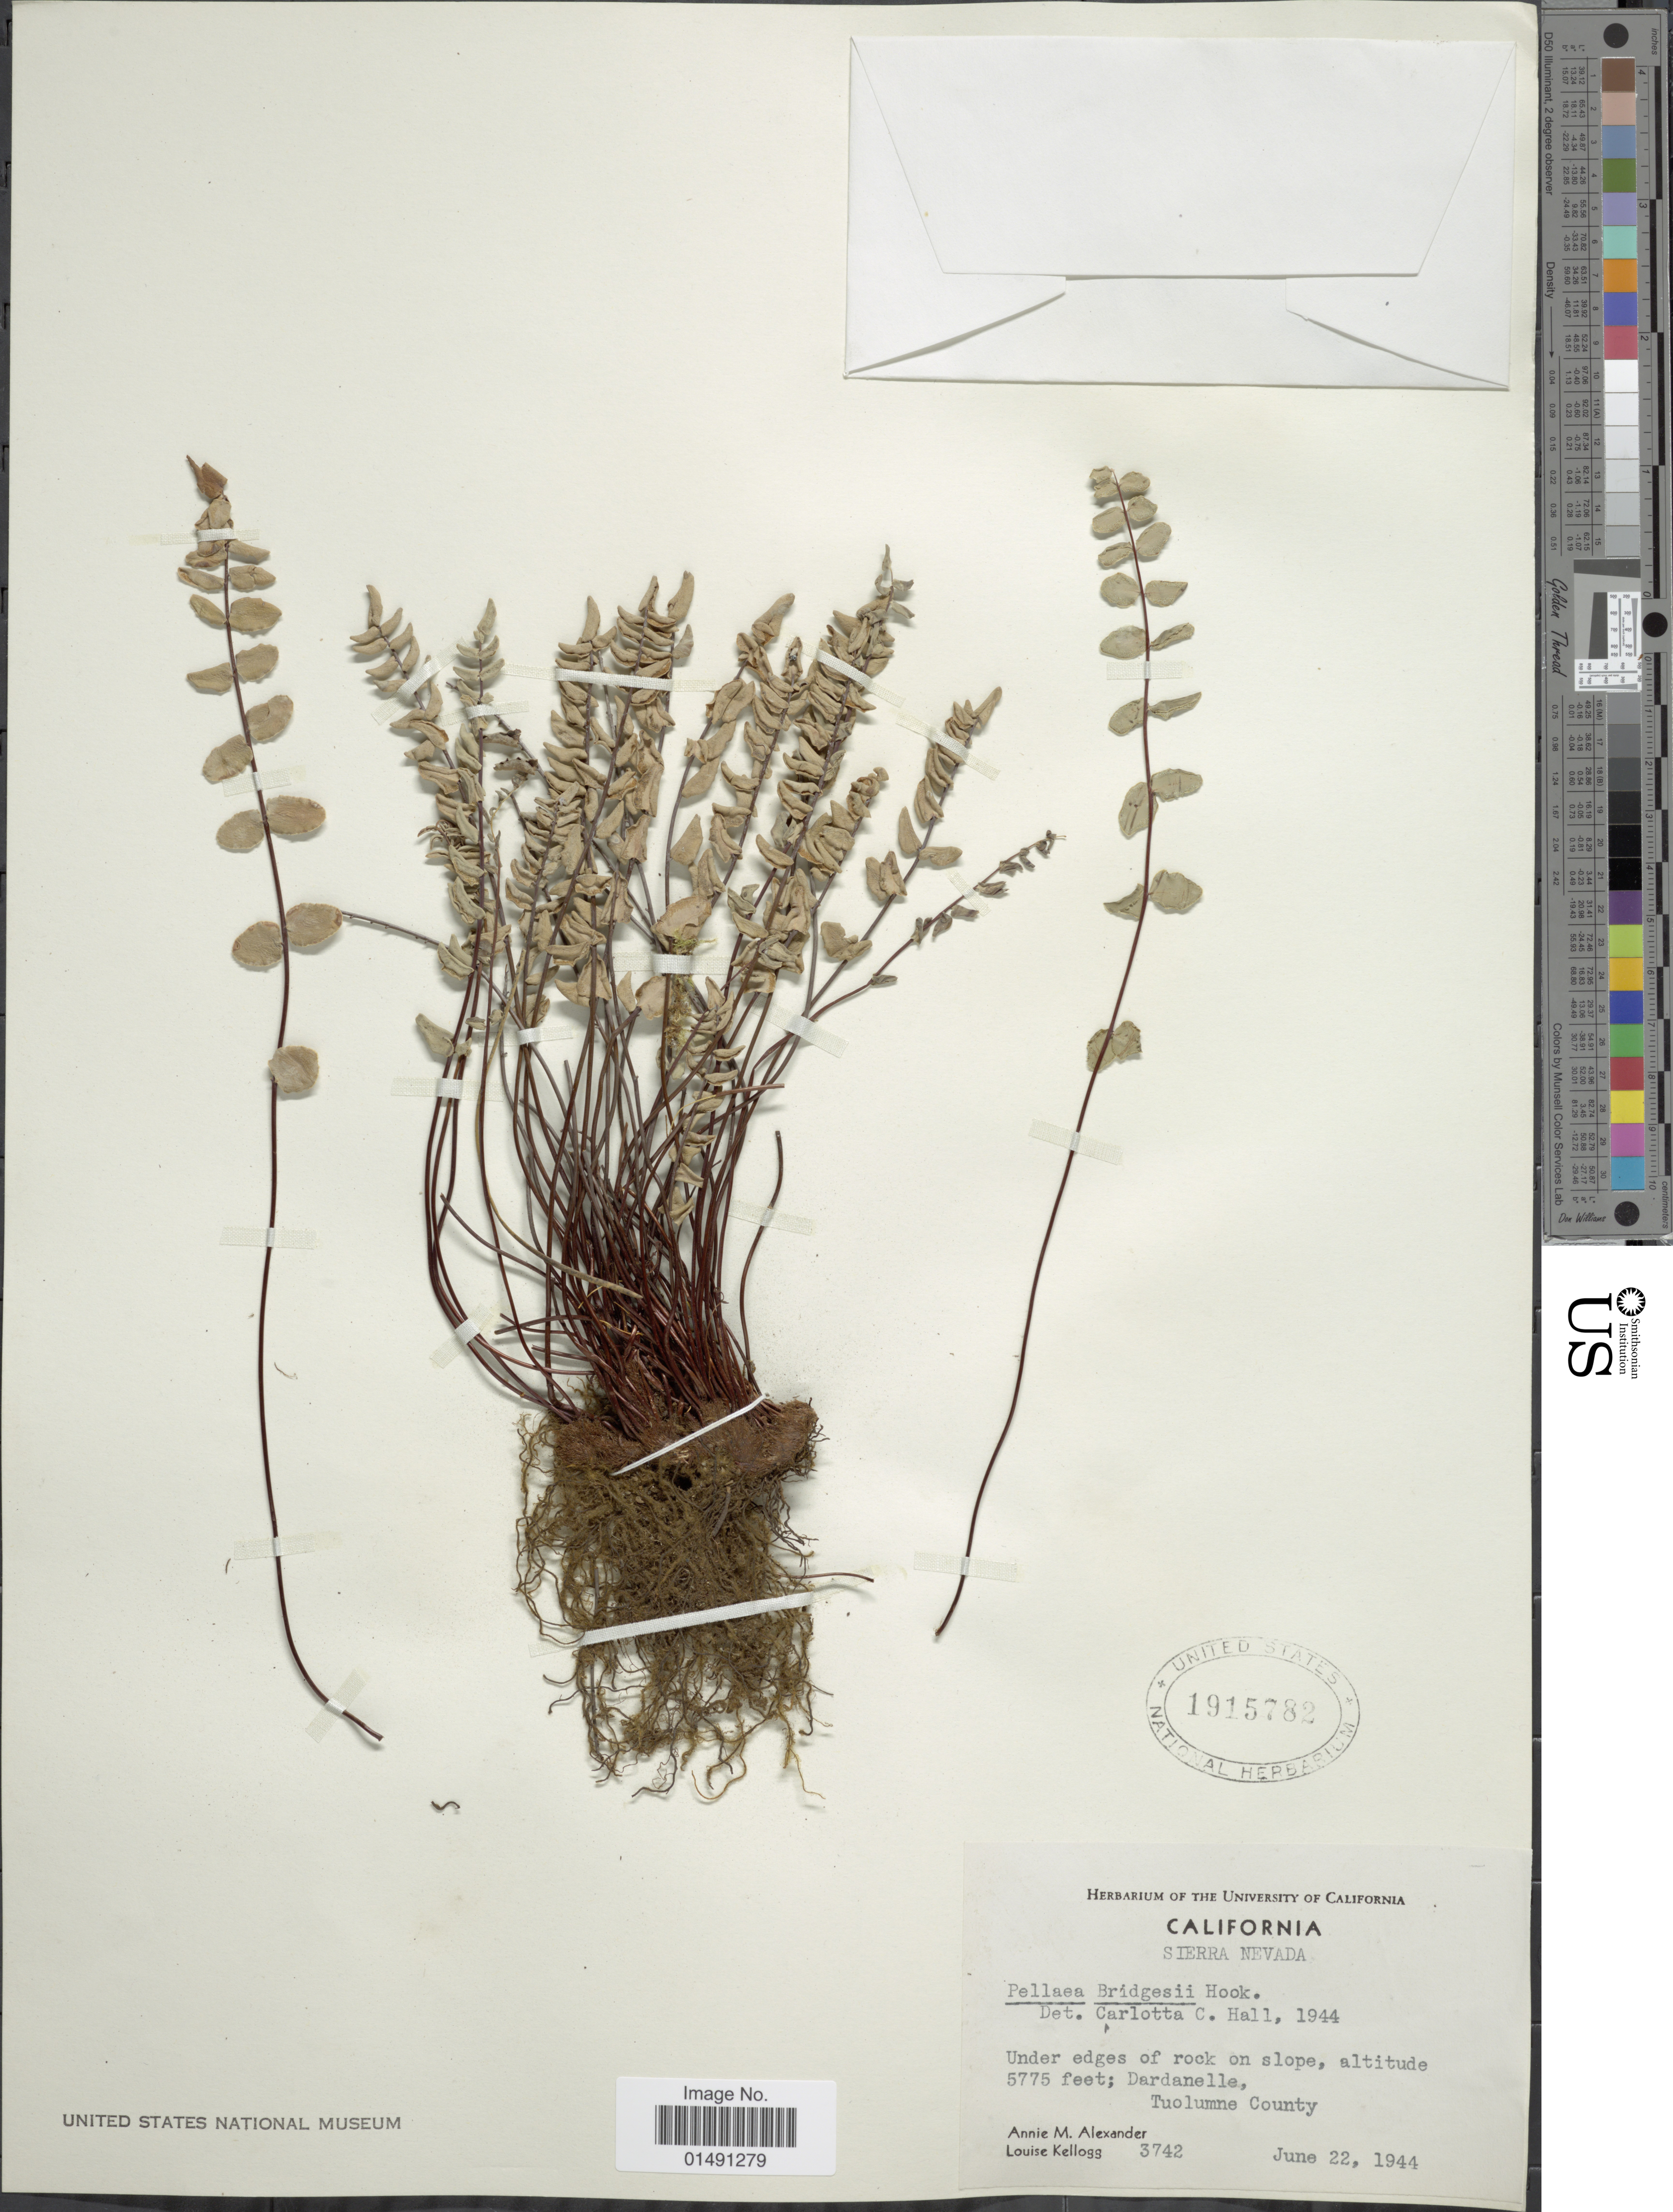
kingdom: Plantae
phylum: Tracheophyta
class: Polypodiopsida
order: Polypodiales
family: Pteridaceae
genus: Pellaea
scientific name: Pellaea bridgesii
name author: Hook.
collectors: A. M. Alexander & L. Kellogg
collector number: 3742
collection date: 1944-06-22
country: United States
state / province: California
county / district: Tuolumne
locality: Sierra Nevada, under edges of rock on slope, Dardanelle, Tuolumne County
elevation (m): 1760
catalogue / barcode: US 1915782